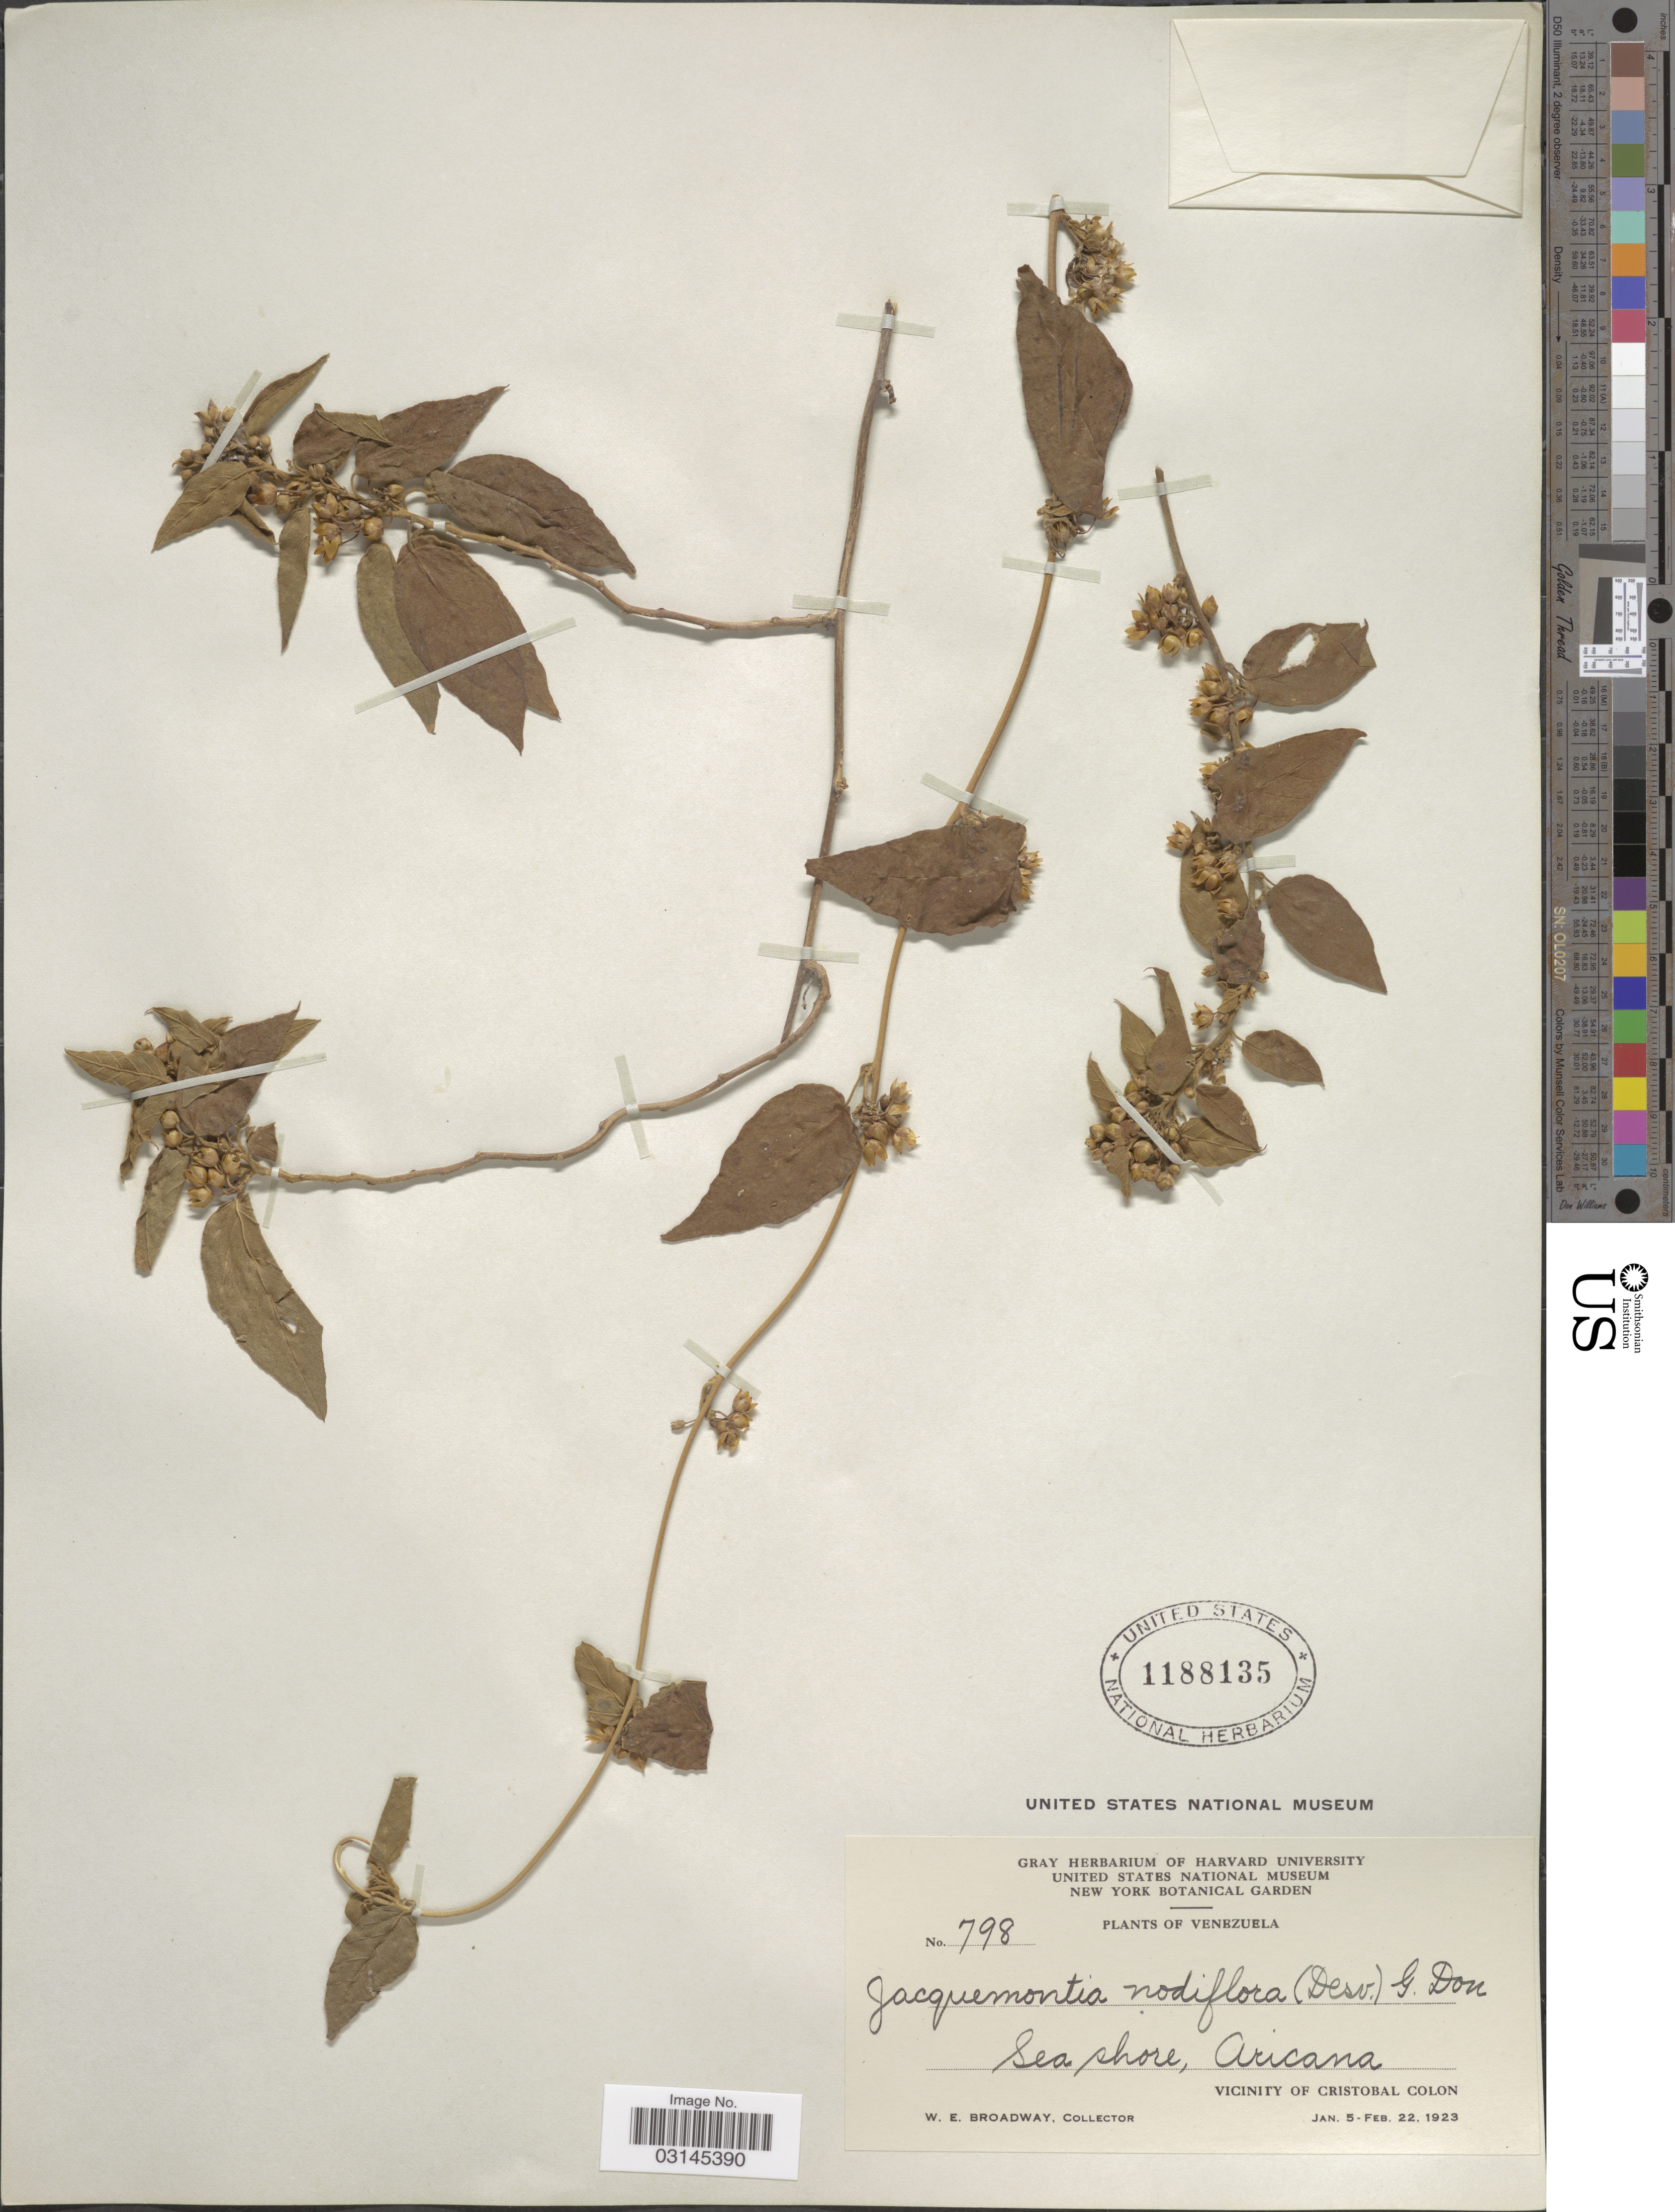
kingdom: Plantae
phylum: Tracheophyta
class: Magnoliopsida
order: Solanales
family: Convolvulaceae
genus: Convolvulus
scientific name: Convolvulus nodiflorus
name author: Desr.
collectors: W. E. Broadway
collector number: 798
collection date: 1923-01-05/1923-02-22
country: Venezuela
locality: Sea shore, Aricana. Vicinity of Cristobal Colon.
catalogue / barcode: US 1188135